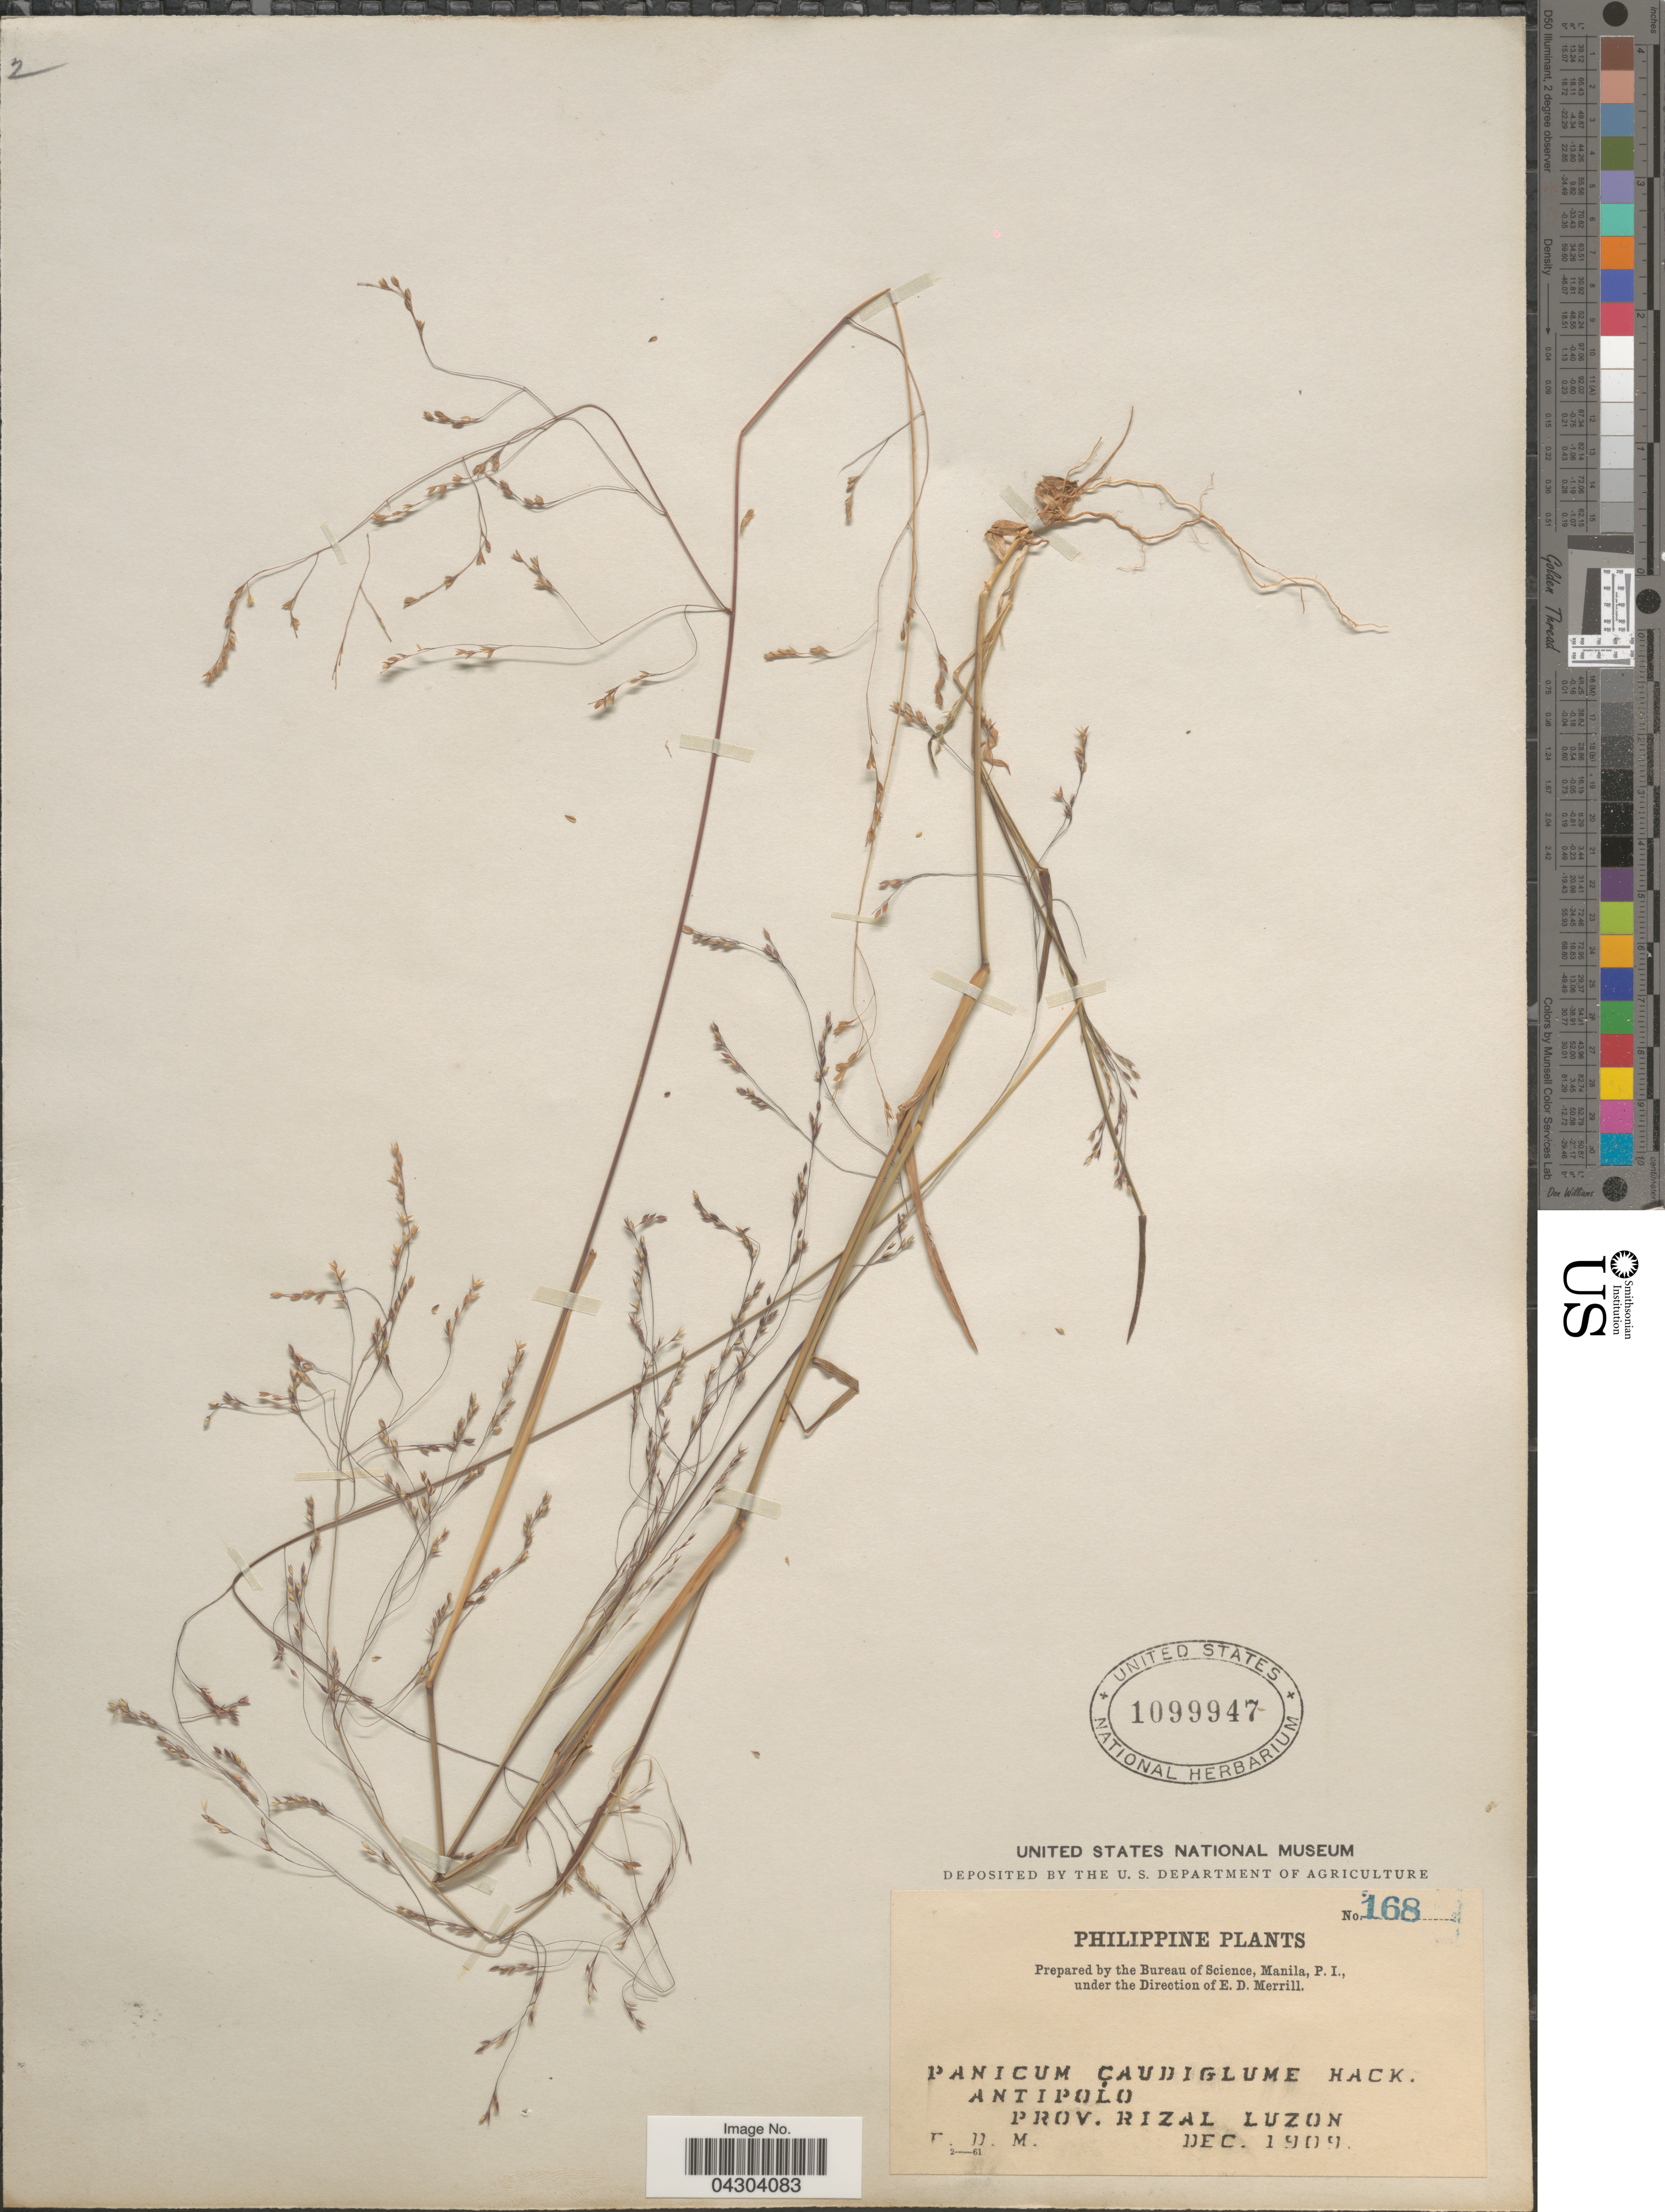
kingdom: Plantae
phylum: Tracheophyta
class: Liliopsida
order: Poales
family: Poaceae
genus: Panicum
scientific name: Panicum caudiglume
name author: Hack.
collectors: E. D. Merrill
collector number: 168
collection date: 1909-12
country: Philippines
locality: Antipolo. Prov. Rizal. Luzon.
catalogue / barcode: US 1099947